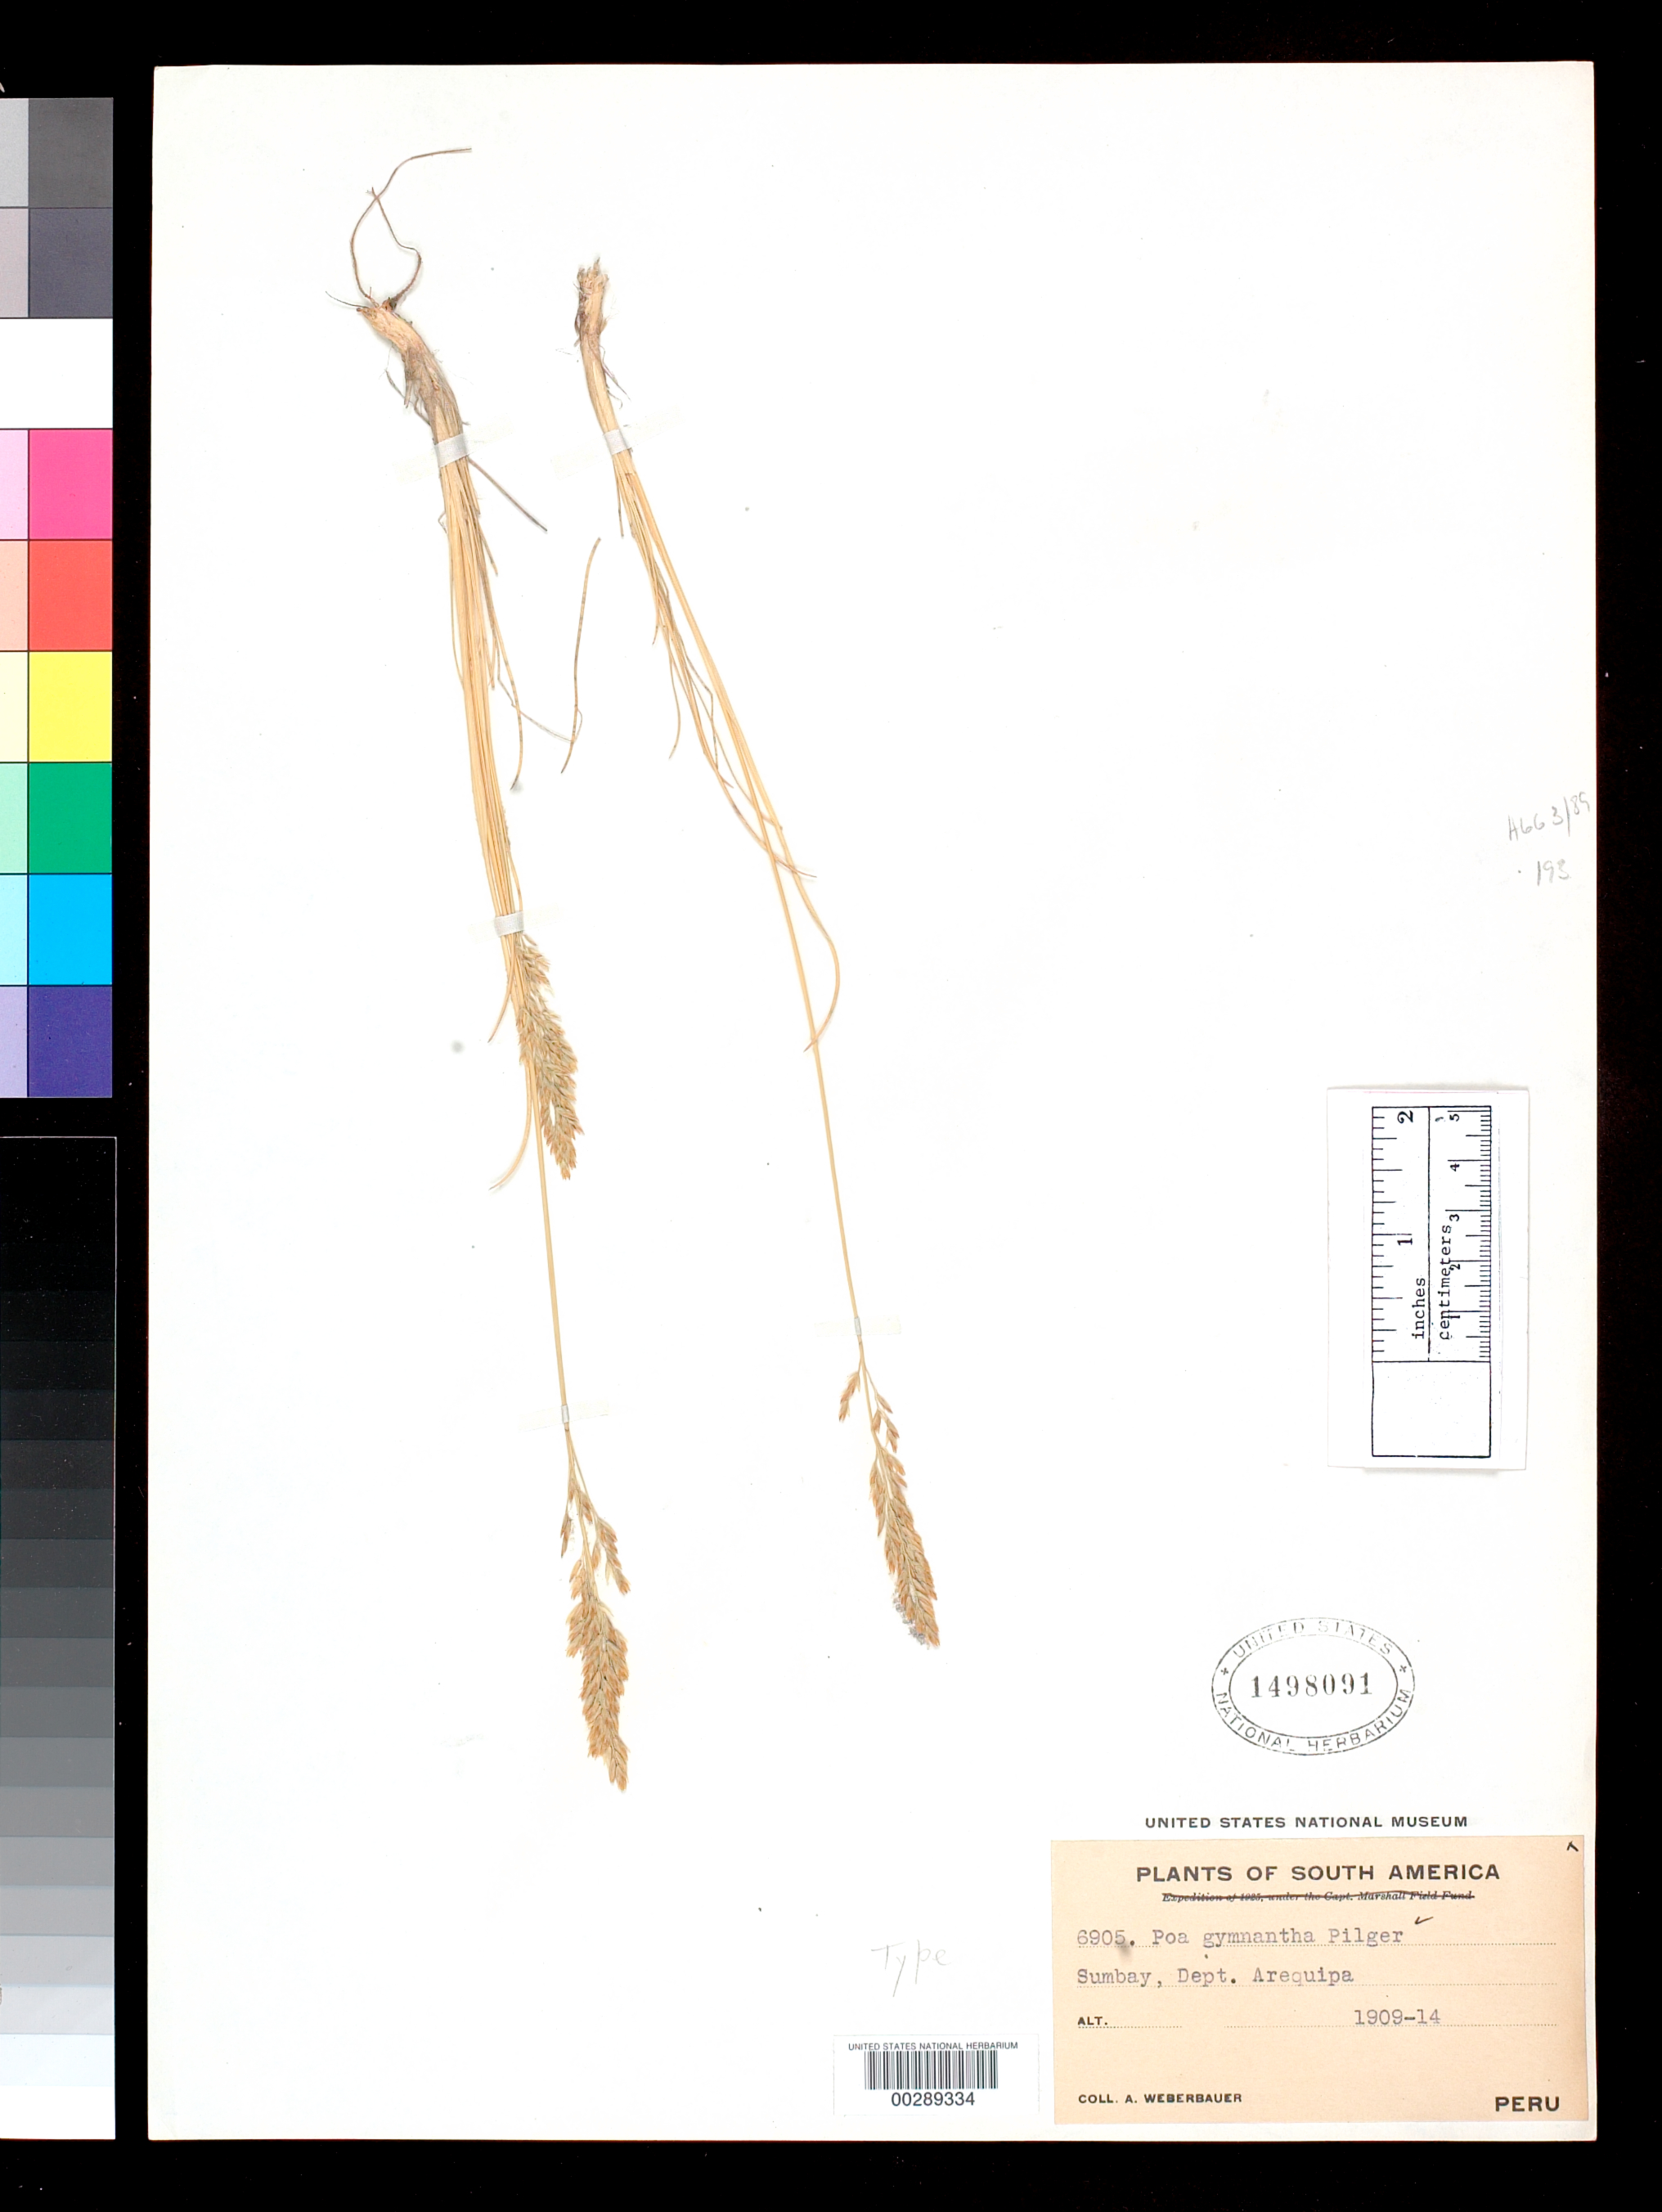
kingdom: Plantae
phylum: Tracheophyta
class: Liliopsida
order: Poales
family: Poaceae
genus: Poa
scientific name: Poa gymnantha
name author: Pilg.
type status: Isolectotype; Isosyntype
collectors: A. Weberbauer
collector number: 6905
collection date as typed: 1909 to -- --- 1914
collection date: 1909/1914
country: Peru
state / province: Arequipa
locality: Sumbay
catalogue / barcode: US 1498091